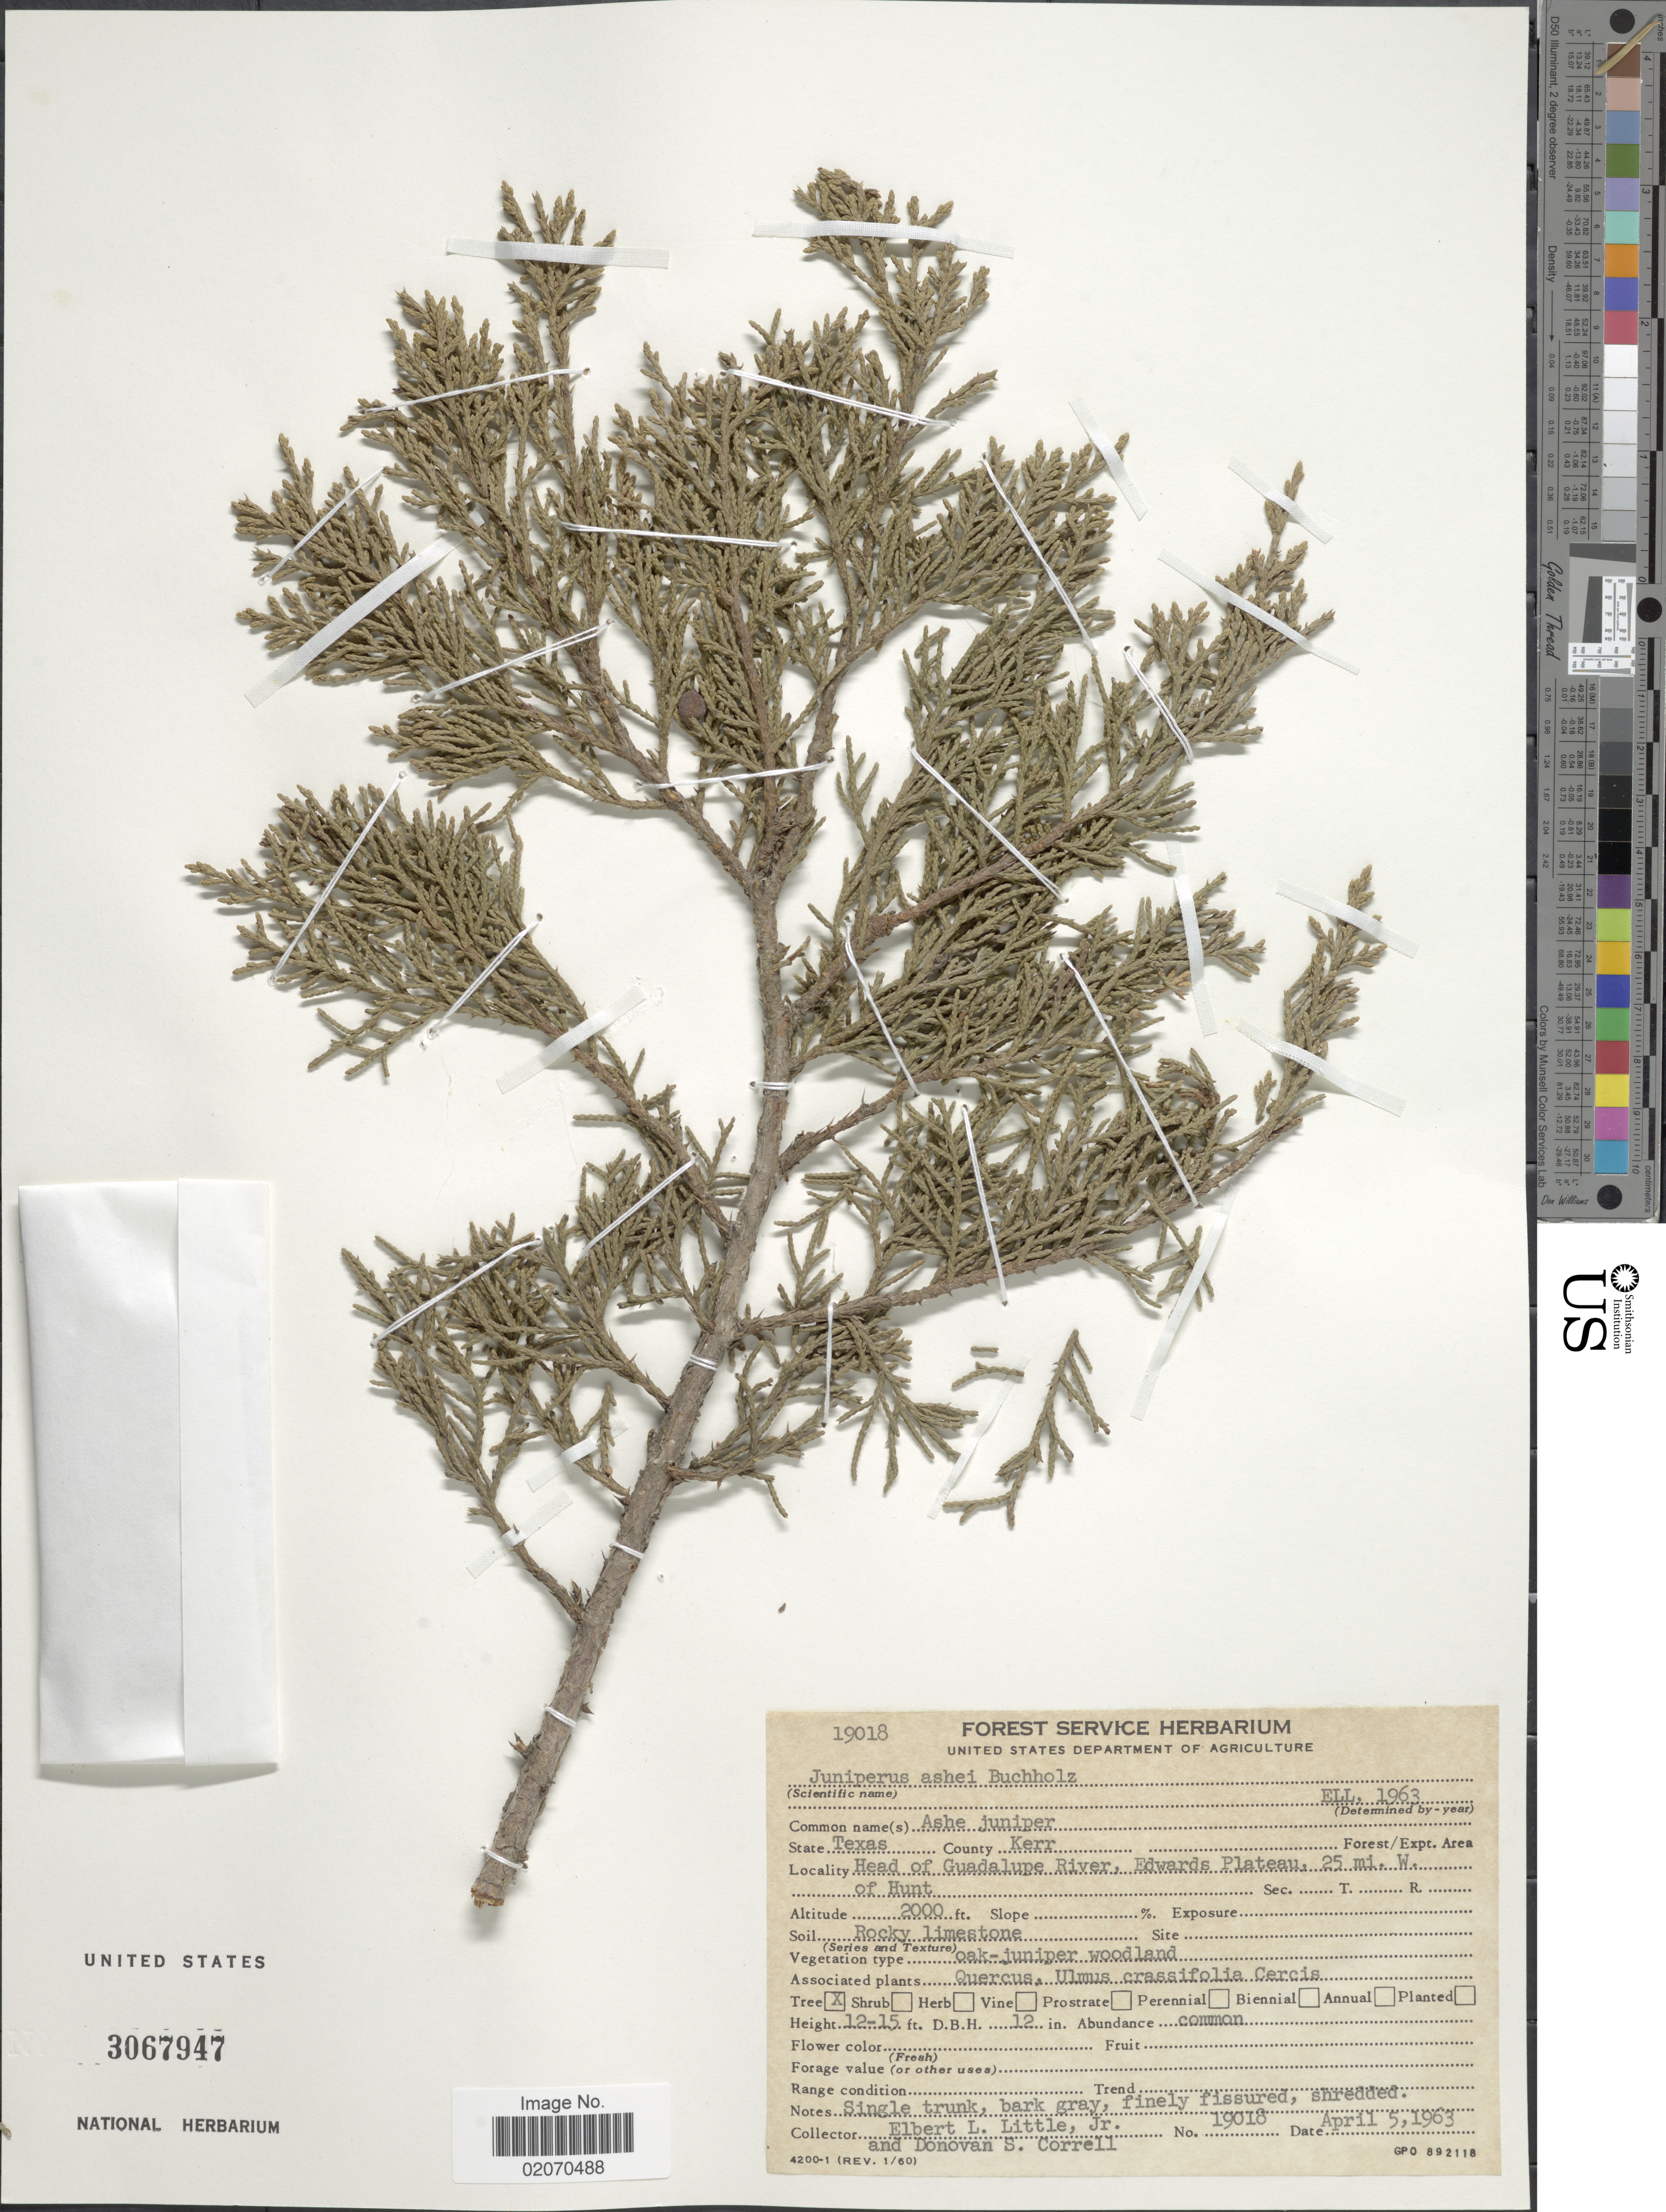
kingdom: Plantae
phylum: Tracheophyta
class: Pinopsida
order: Pinales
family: Cupressaceae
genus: Juniperus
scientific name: Juniperus ashei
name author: J. Buchholz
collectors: E. L. Little & D. S. Correll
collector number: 19018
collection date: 1963-04-05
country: United States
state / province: Texas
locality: County Kerr, Head of Guadalupe River, Edwards Plateau, 25 mi. W. of Hunt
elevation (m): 610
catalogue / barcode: US 3067947